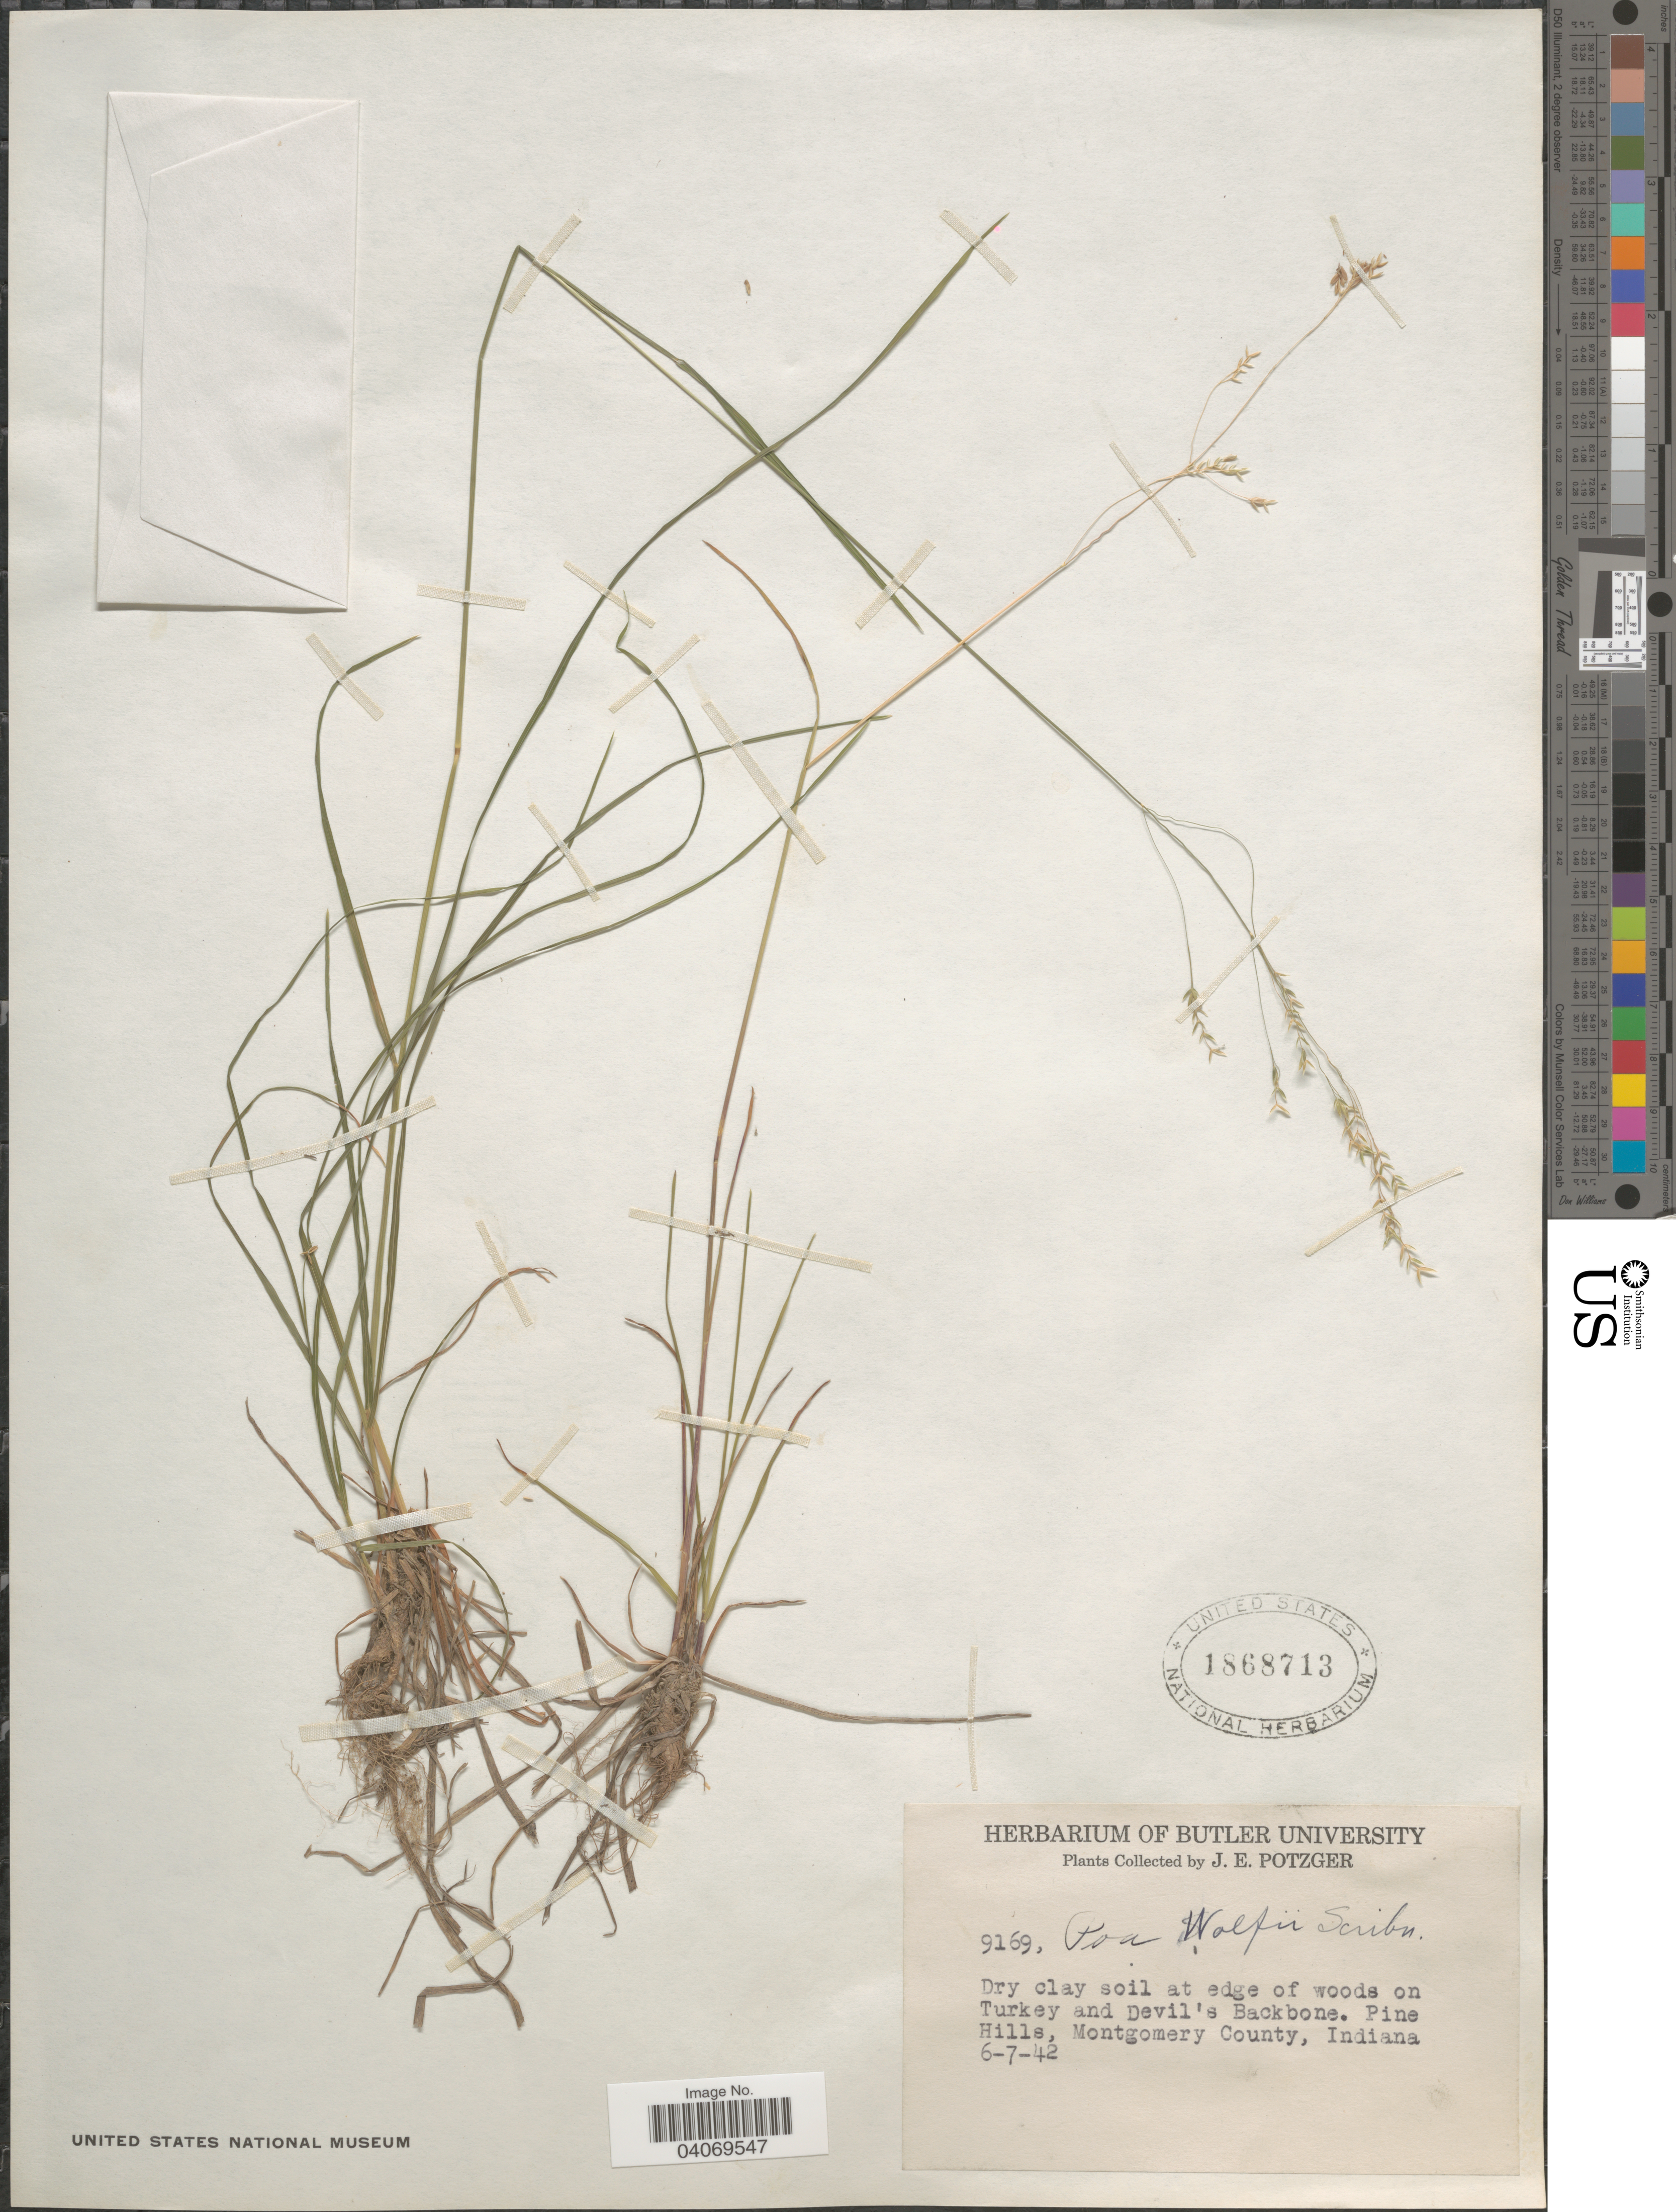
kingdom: Plantae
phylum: Tracheophyta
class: Liliopsida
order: Poales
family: Poaceae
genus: Poa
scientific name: Poa wolfii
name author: Scribn.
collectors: J. Potzger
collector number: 9169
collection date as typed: Transcribed d/m/y: 7/6/42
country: United States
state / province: Indiana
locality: Dry clay soil at edge of woods on Turkey and Devil's Backbone. Pine Hills, Montgomery County.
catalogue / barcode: US 1868713